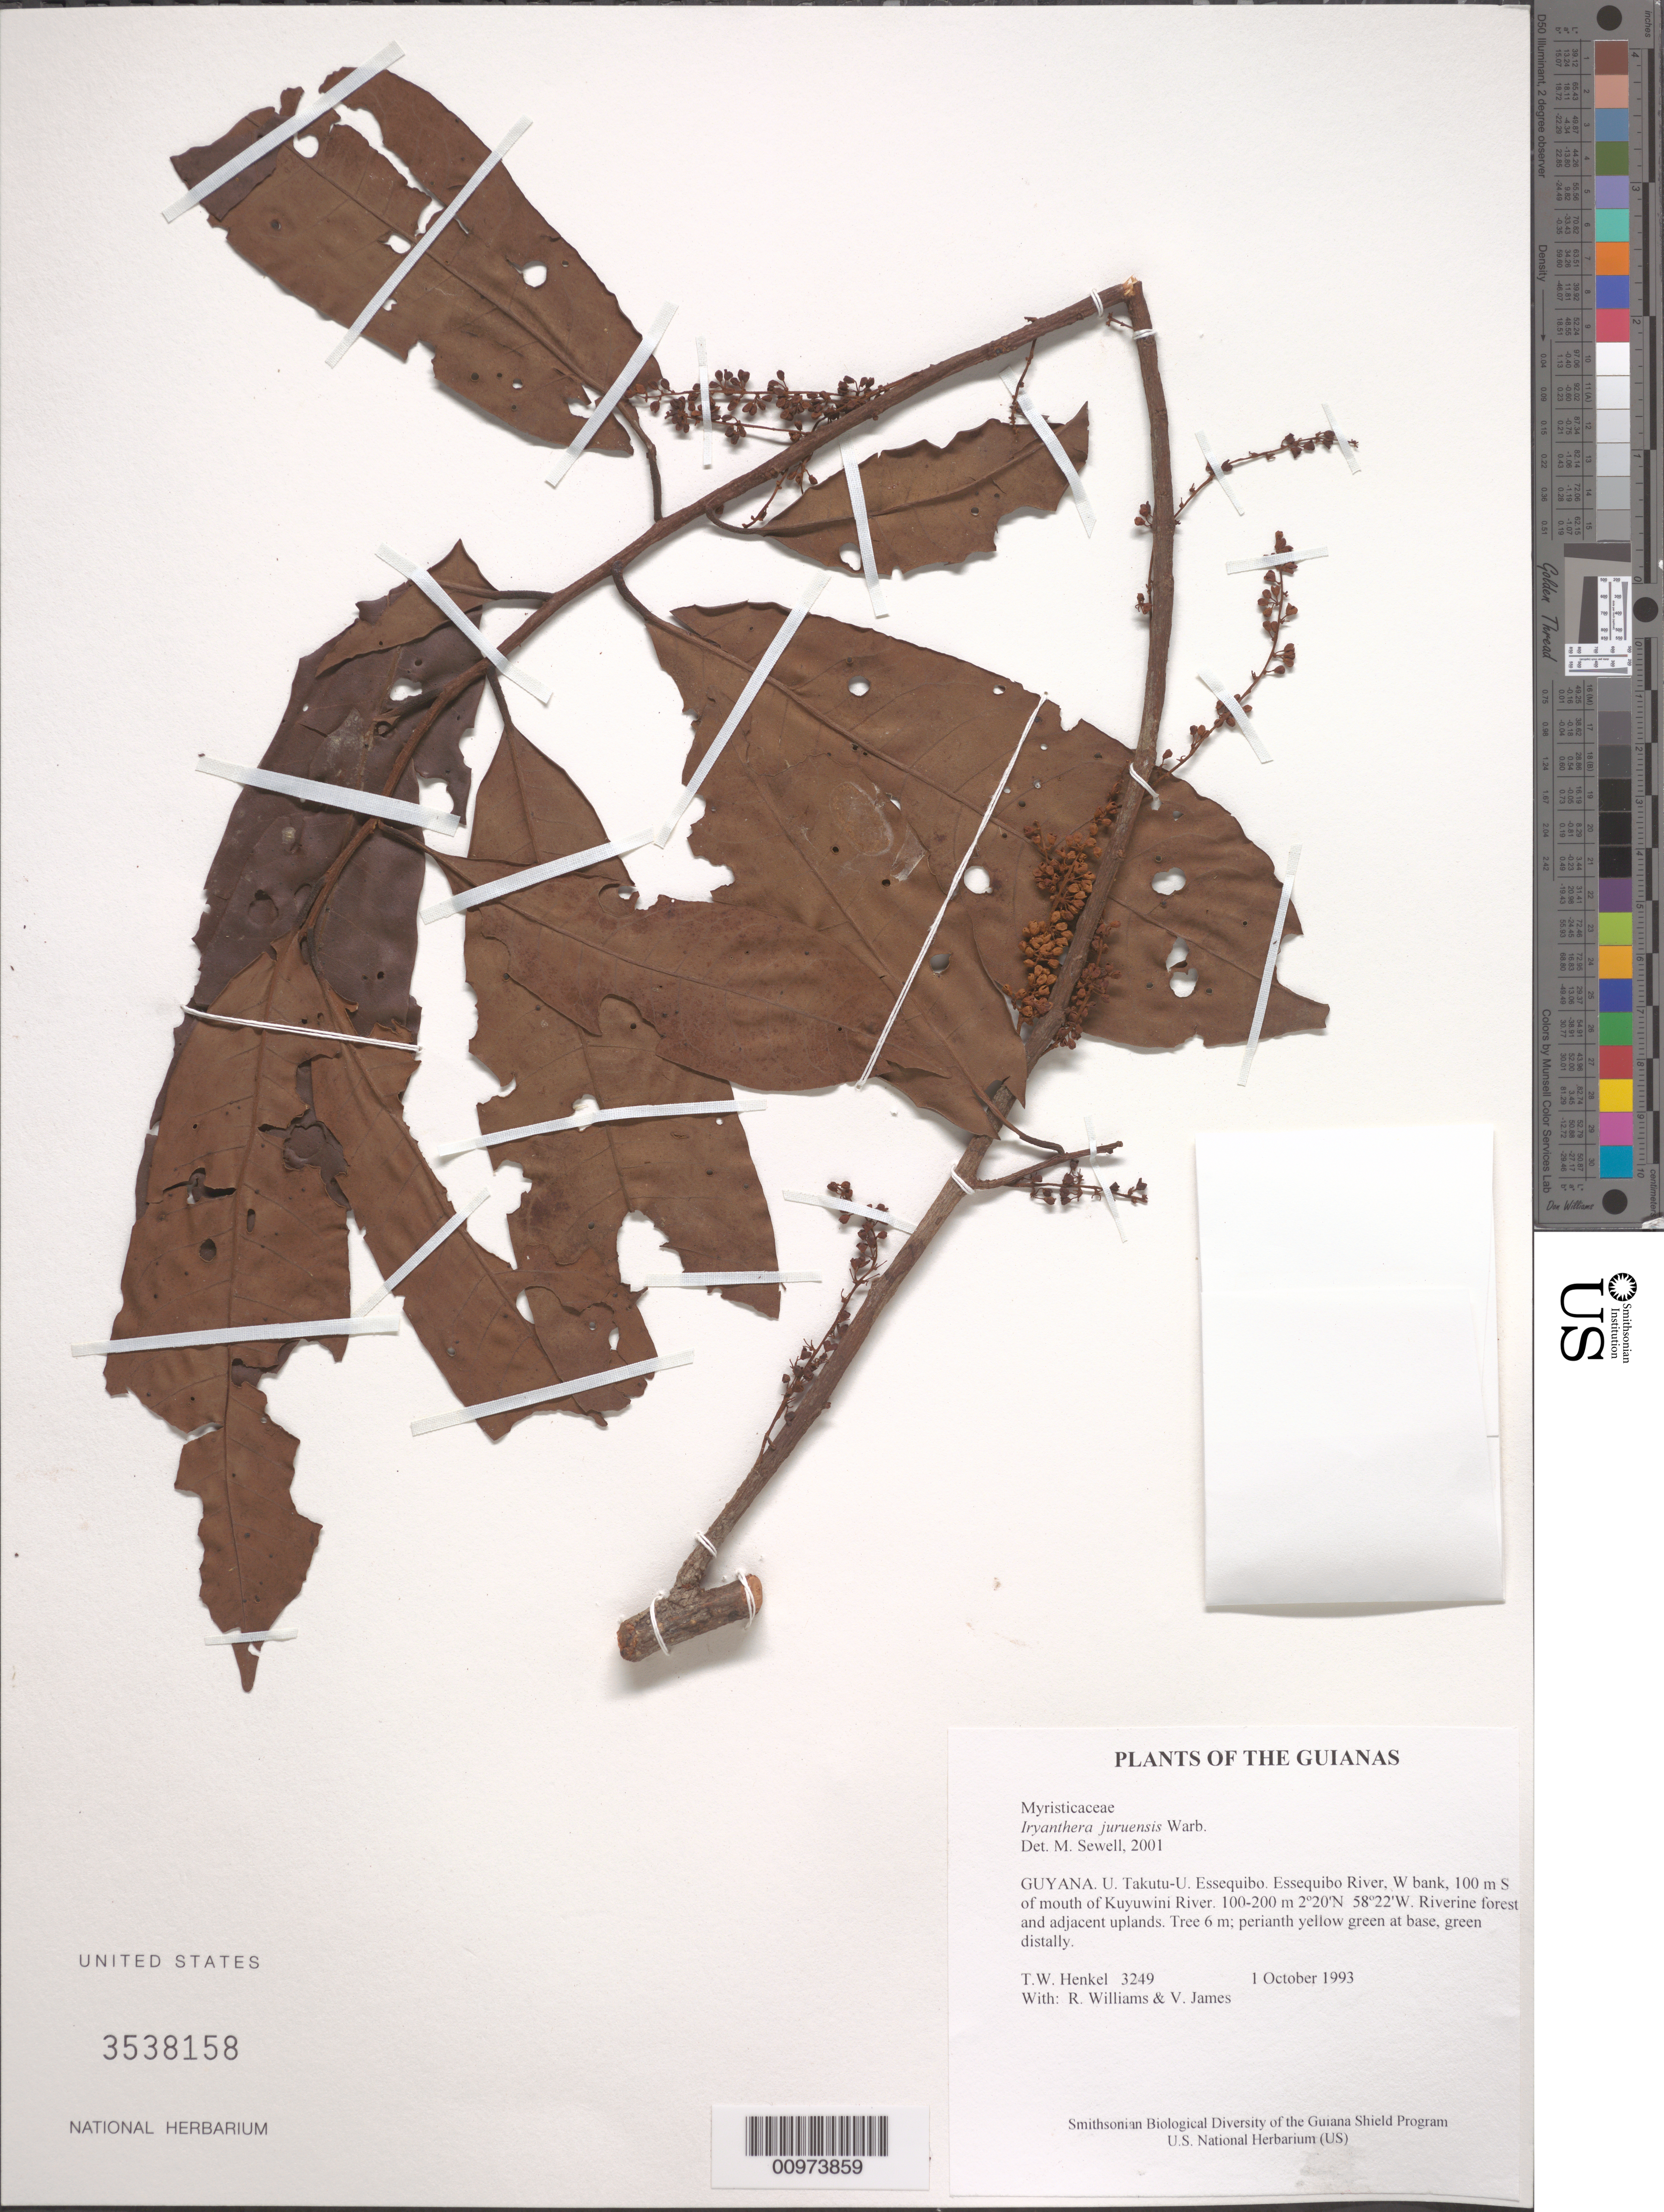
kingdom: Plantae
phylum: Tracheophyta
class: Magnoliopsida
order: Magnoliales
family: Myristicaceae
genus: Iryanthera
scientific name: Iryanthera juruensis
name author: Warb.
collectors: T. Henkel, R. Williams & V. James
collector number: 3249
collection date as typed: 1 October 1993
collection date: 1993-10-01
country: Guyana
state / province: U. Takutu-U. Essequibo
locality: Essequibo River, W bank, 100 m S of mouth of Kuyuwini River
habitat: Riverine forest and adjacent uplands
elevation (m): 100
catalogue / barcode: US 3538158